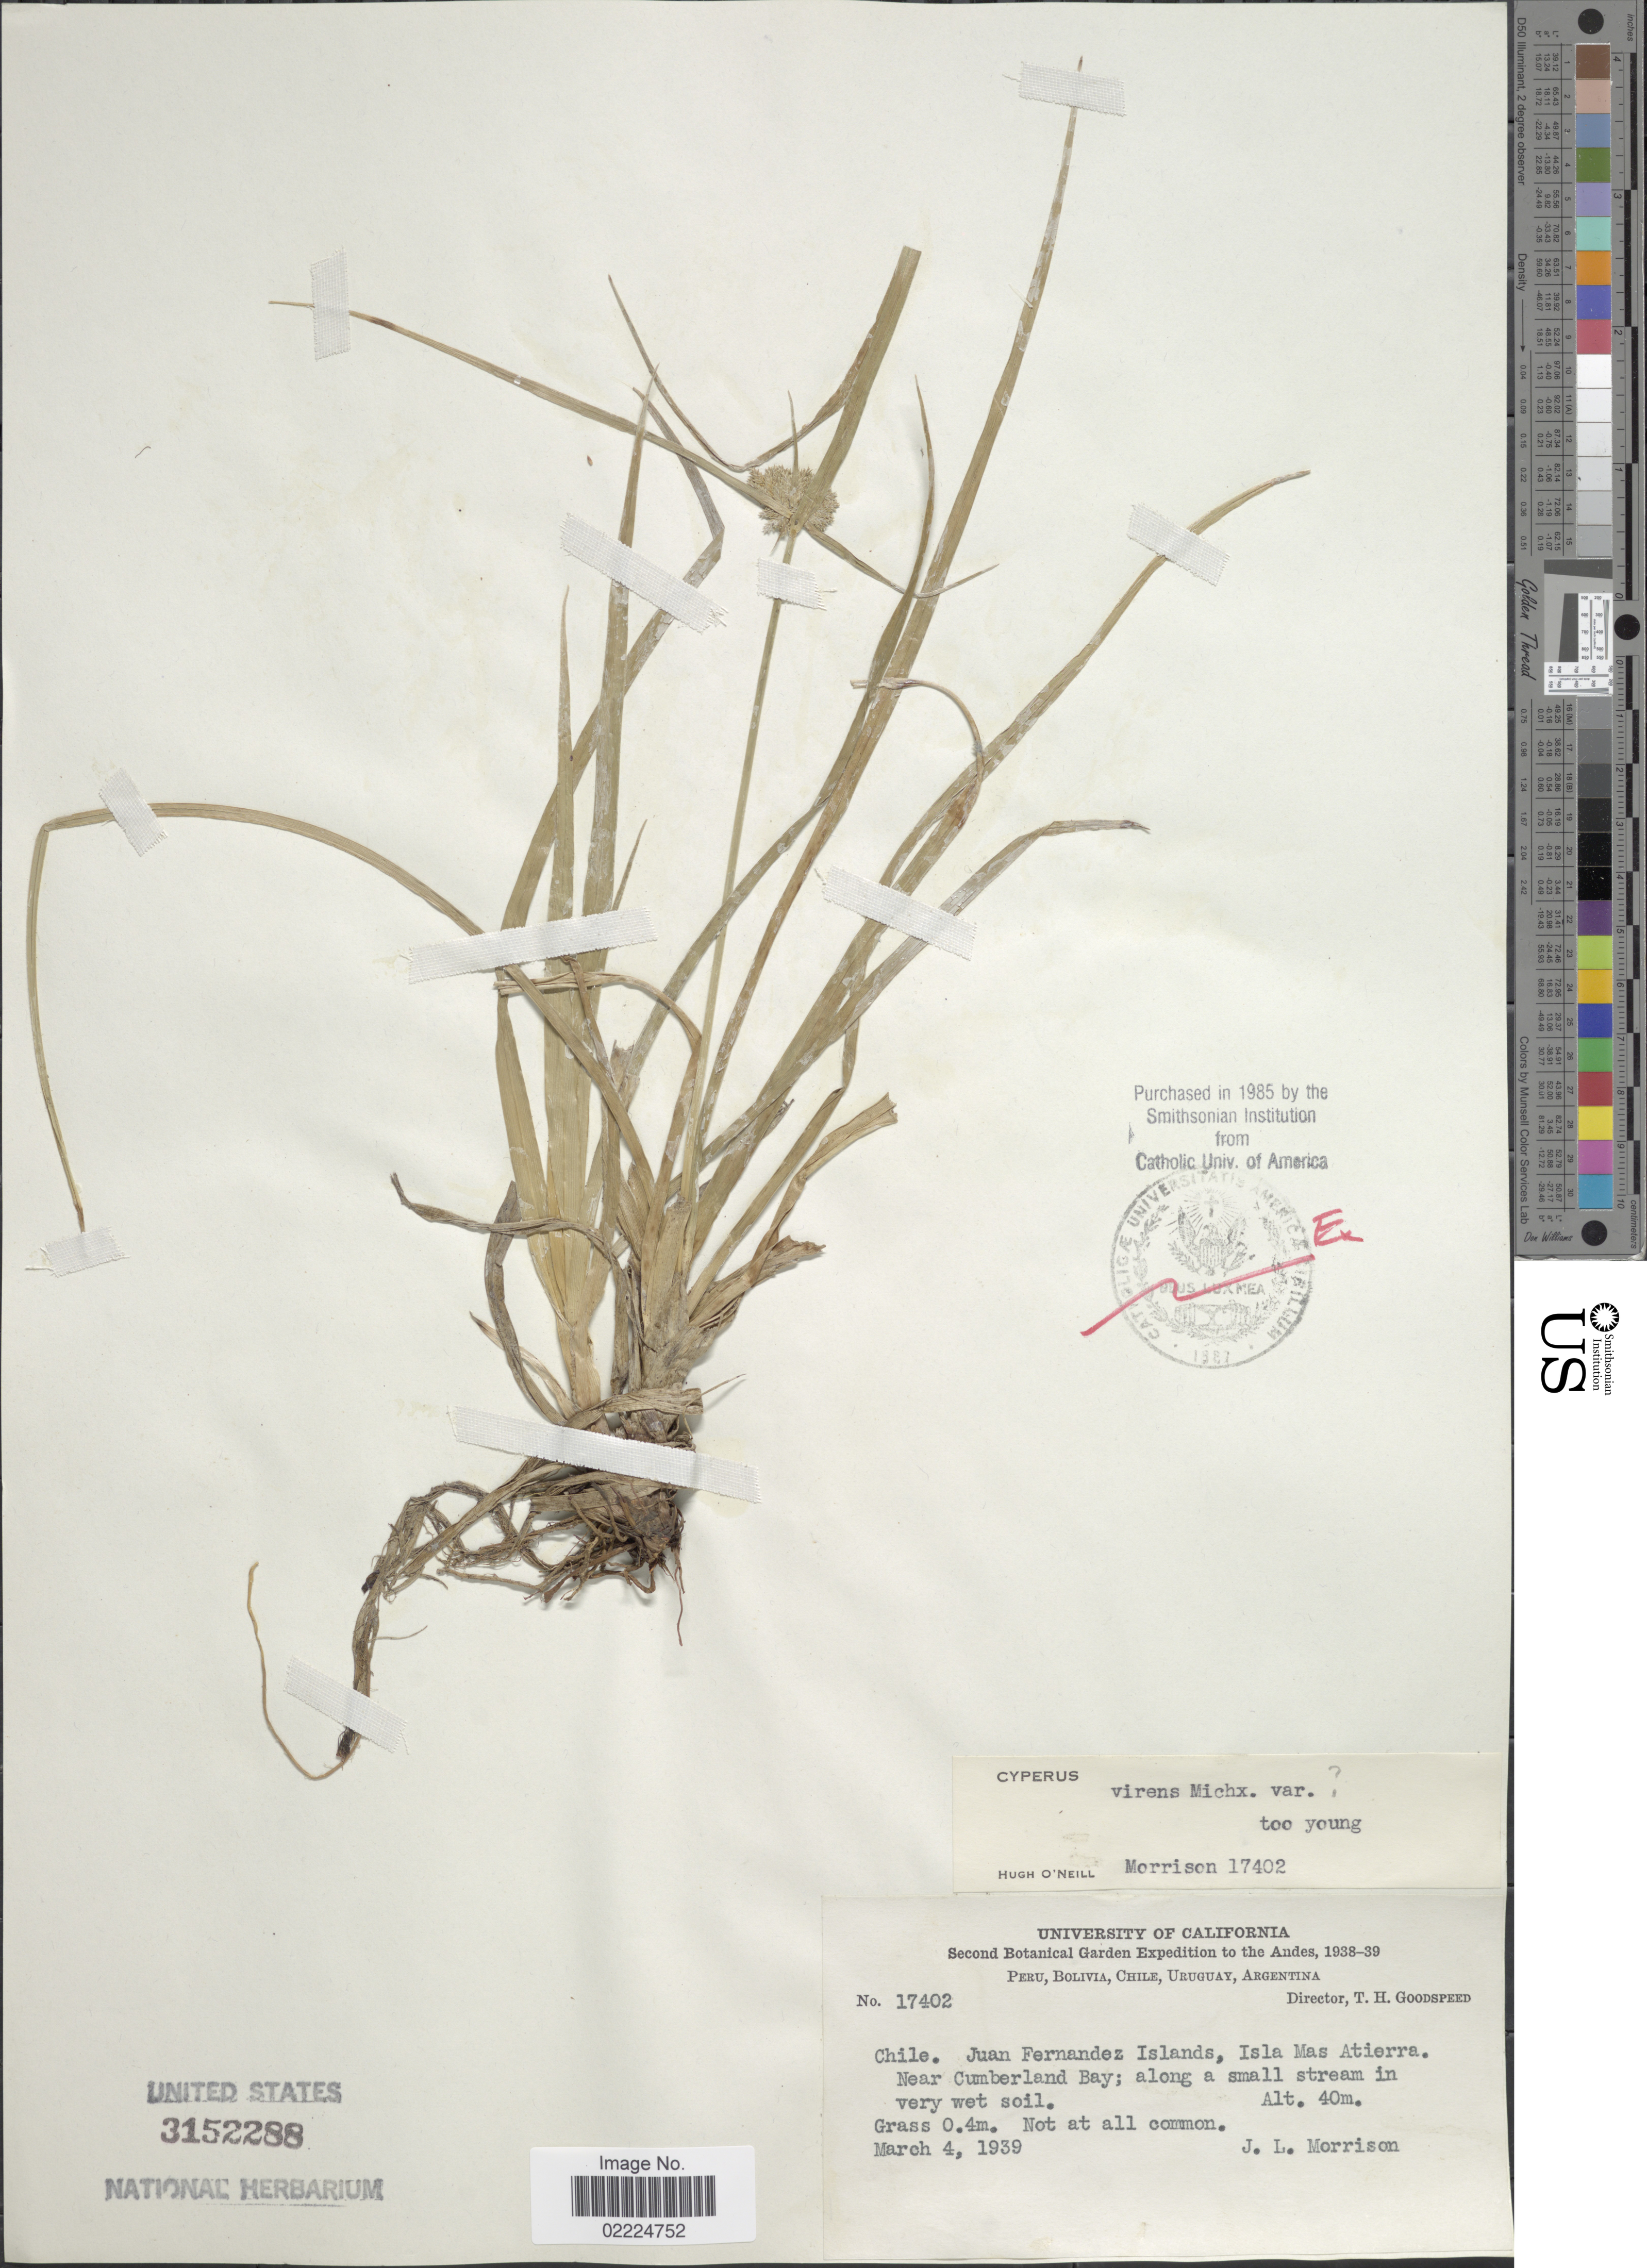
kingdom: Plantae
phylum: Tracheophyta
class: Liliopsida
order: Poales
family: Cyperaceae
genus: Cyperus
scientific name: Cyperus virens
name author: Michx.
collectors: J. Morrison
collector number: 17402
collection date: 1939-03-04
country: Chile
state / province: Valparaíso (V)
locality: Chile, Juan Fernandez Islands, Isla Mas Atierra. Near Cumberland Bay.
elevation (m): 40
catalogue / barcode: US 3152288